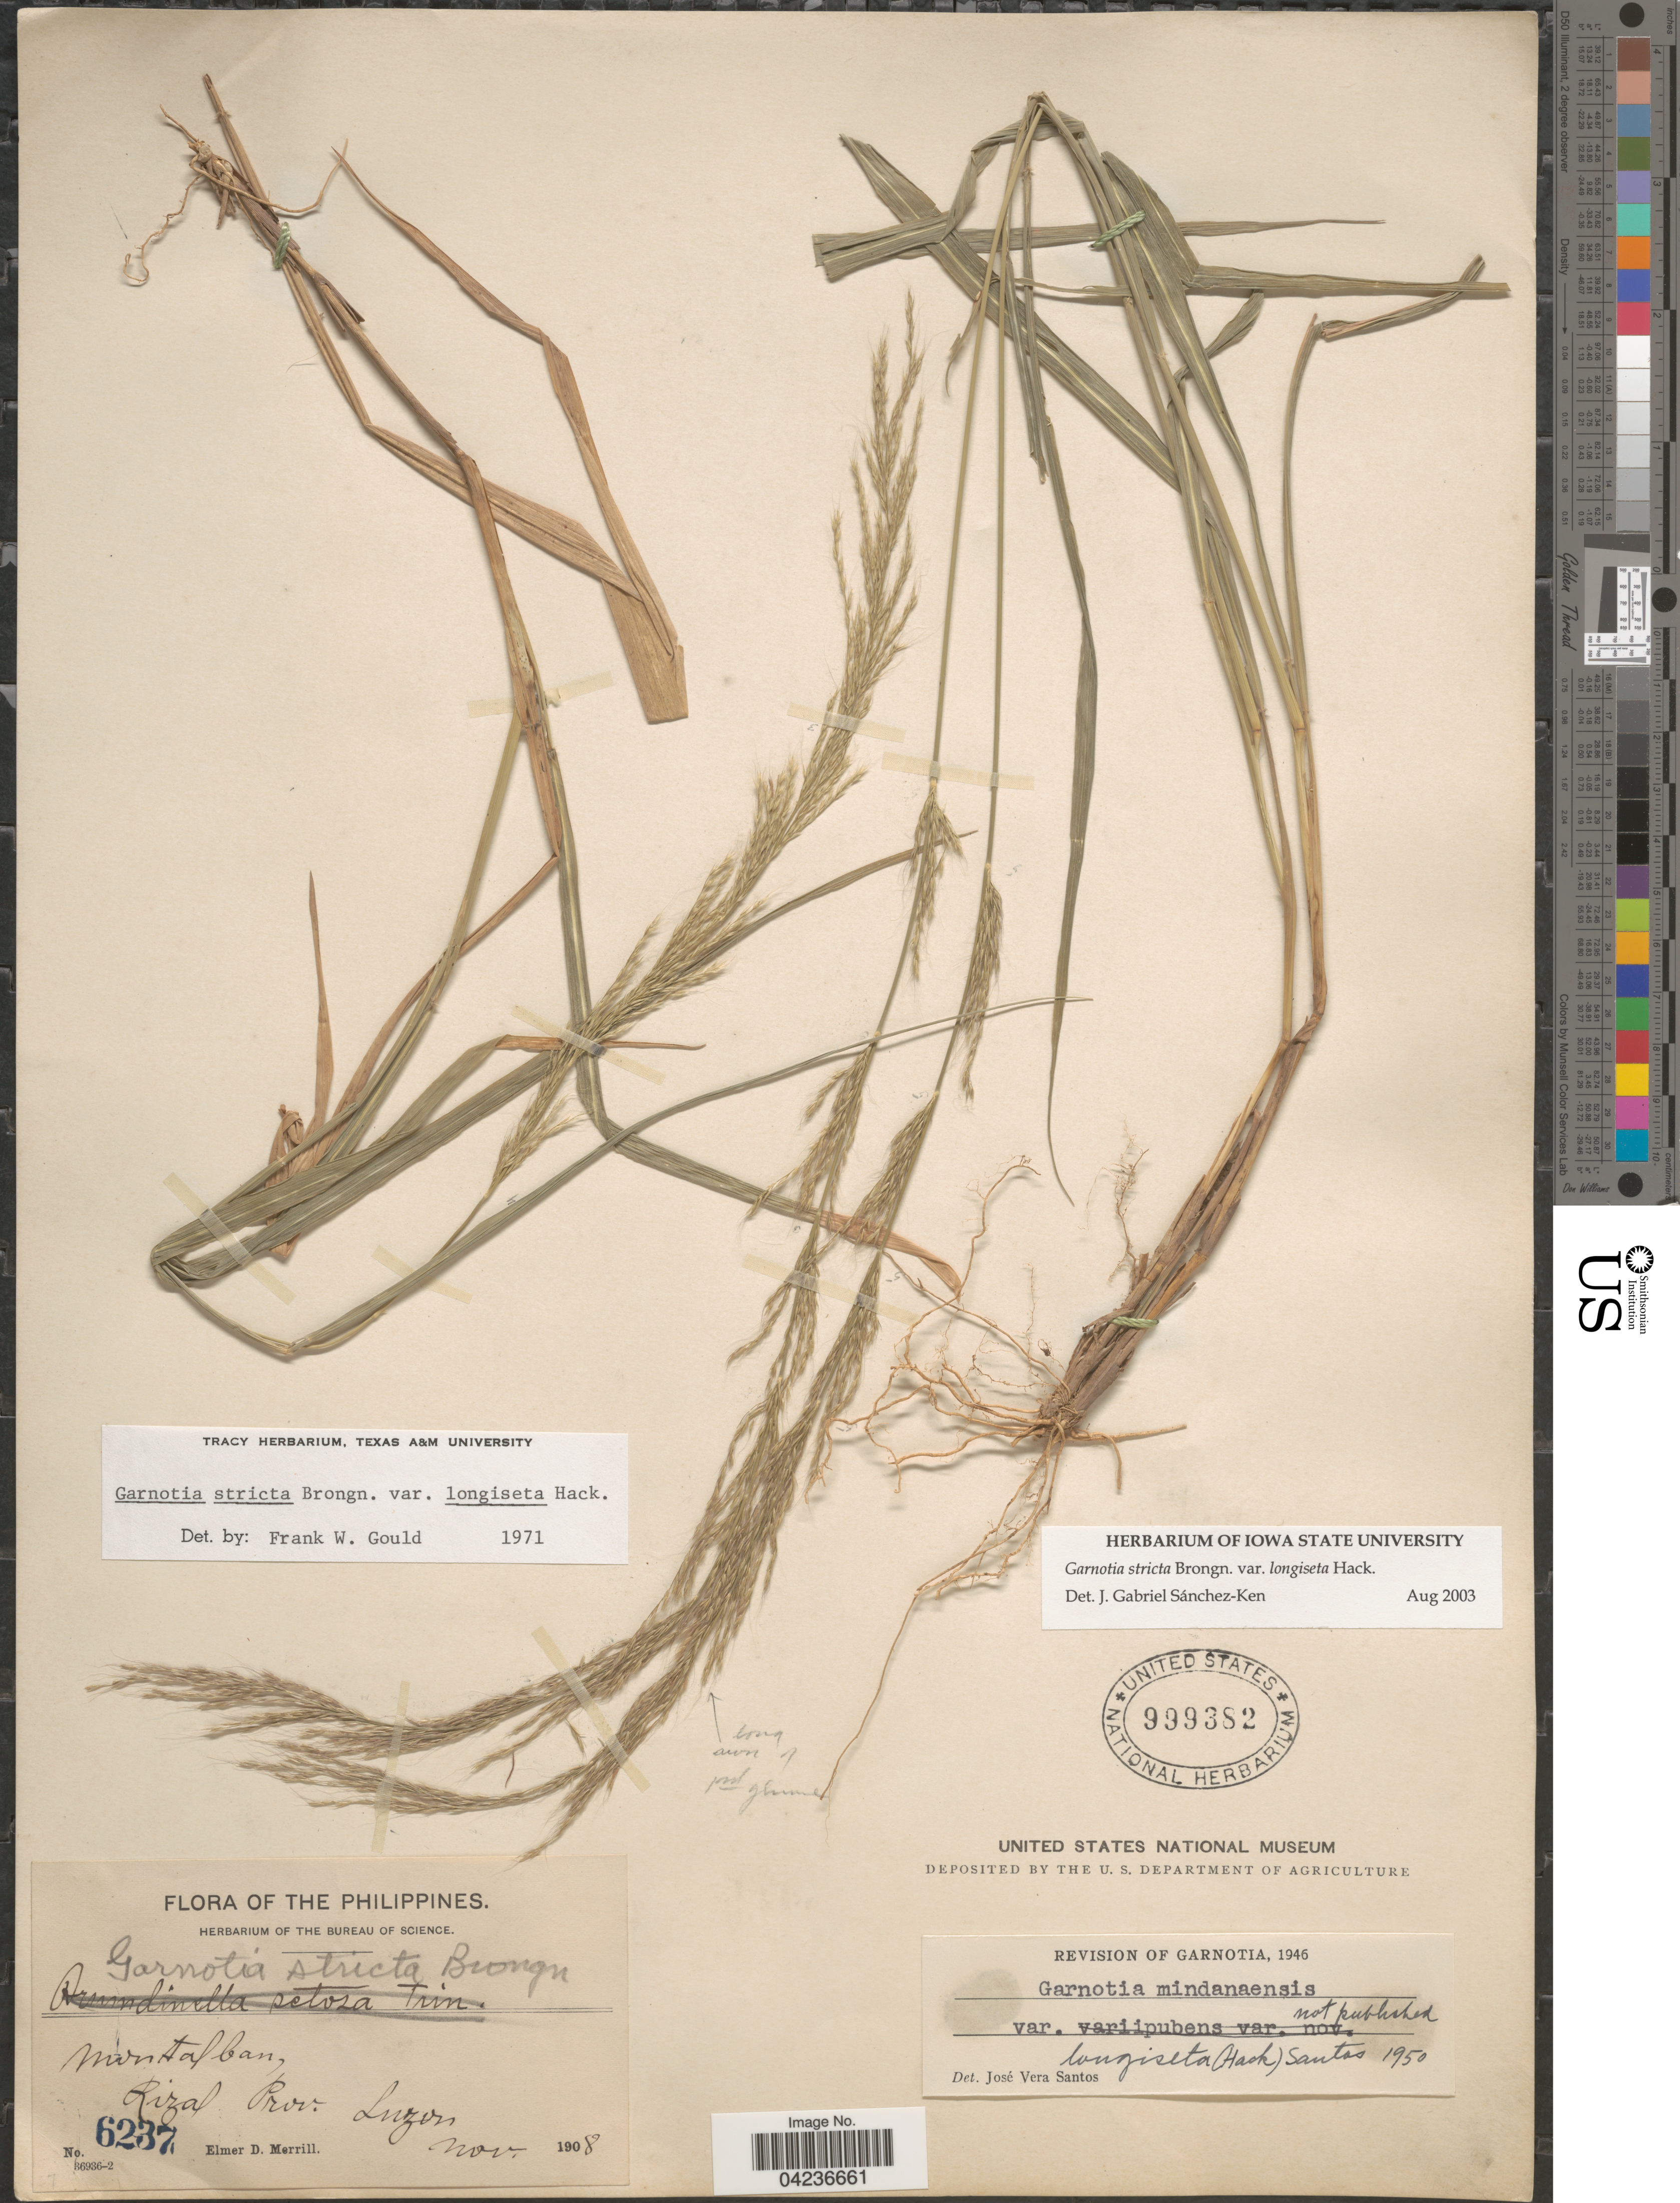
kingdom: Plantae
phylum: Tracheophyta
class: Liliopsida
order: Poales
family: Poaceae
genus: Garnotia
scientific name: Garnotia sp.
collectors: E. D. Merrill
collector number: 6237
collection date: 1908-11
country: Philippines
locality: Montalban. Rizal Prov. Luzon.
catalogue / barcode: US 999382